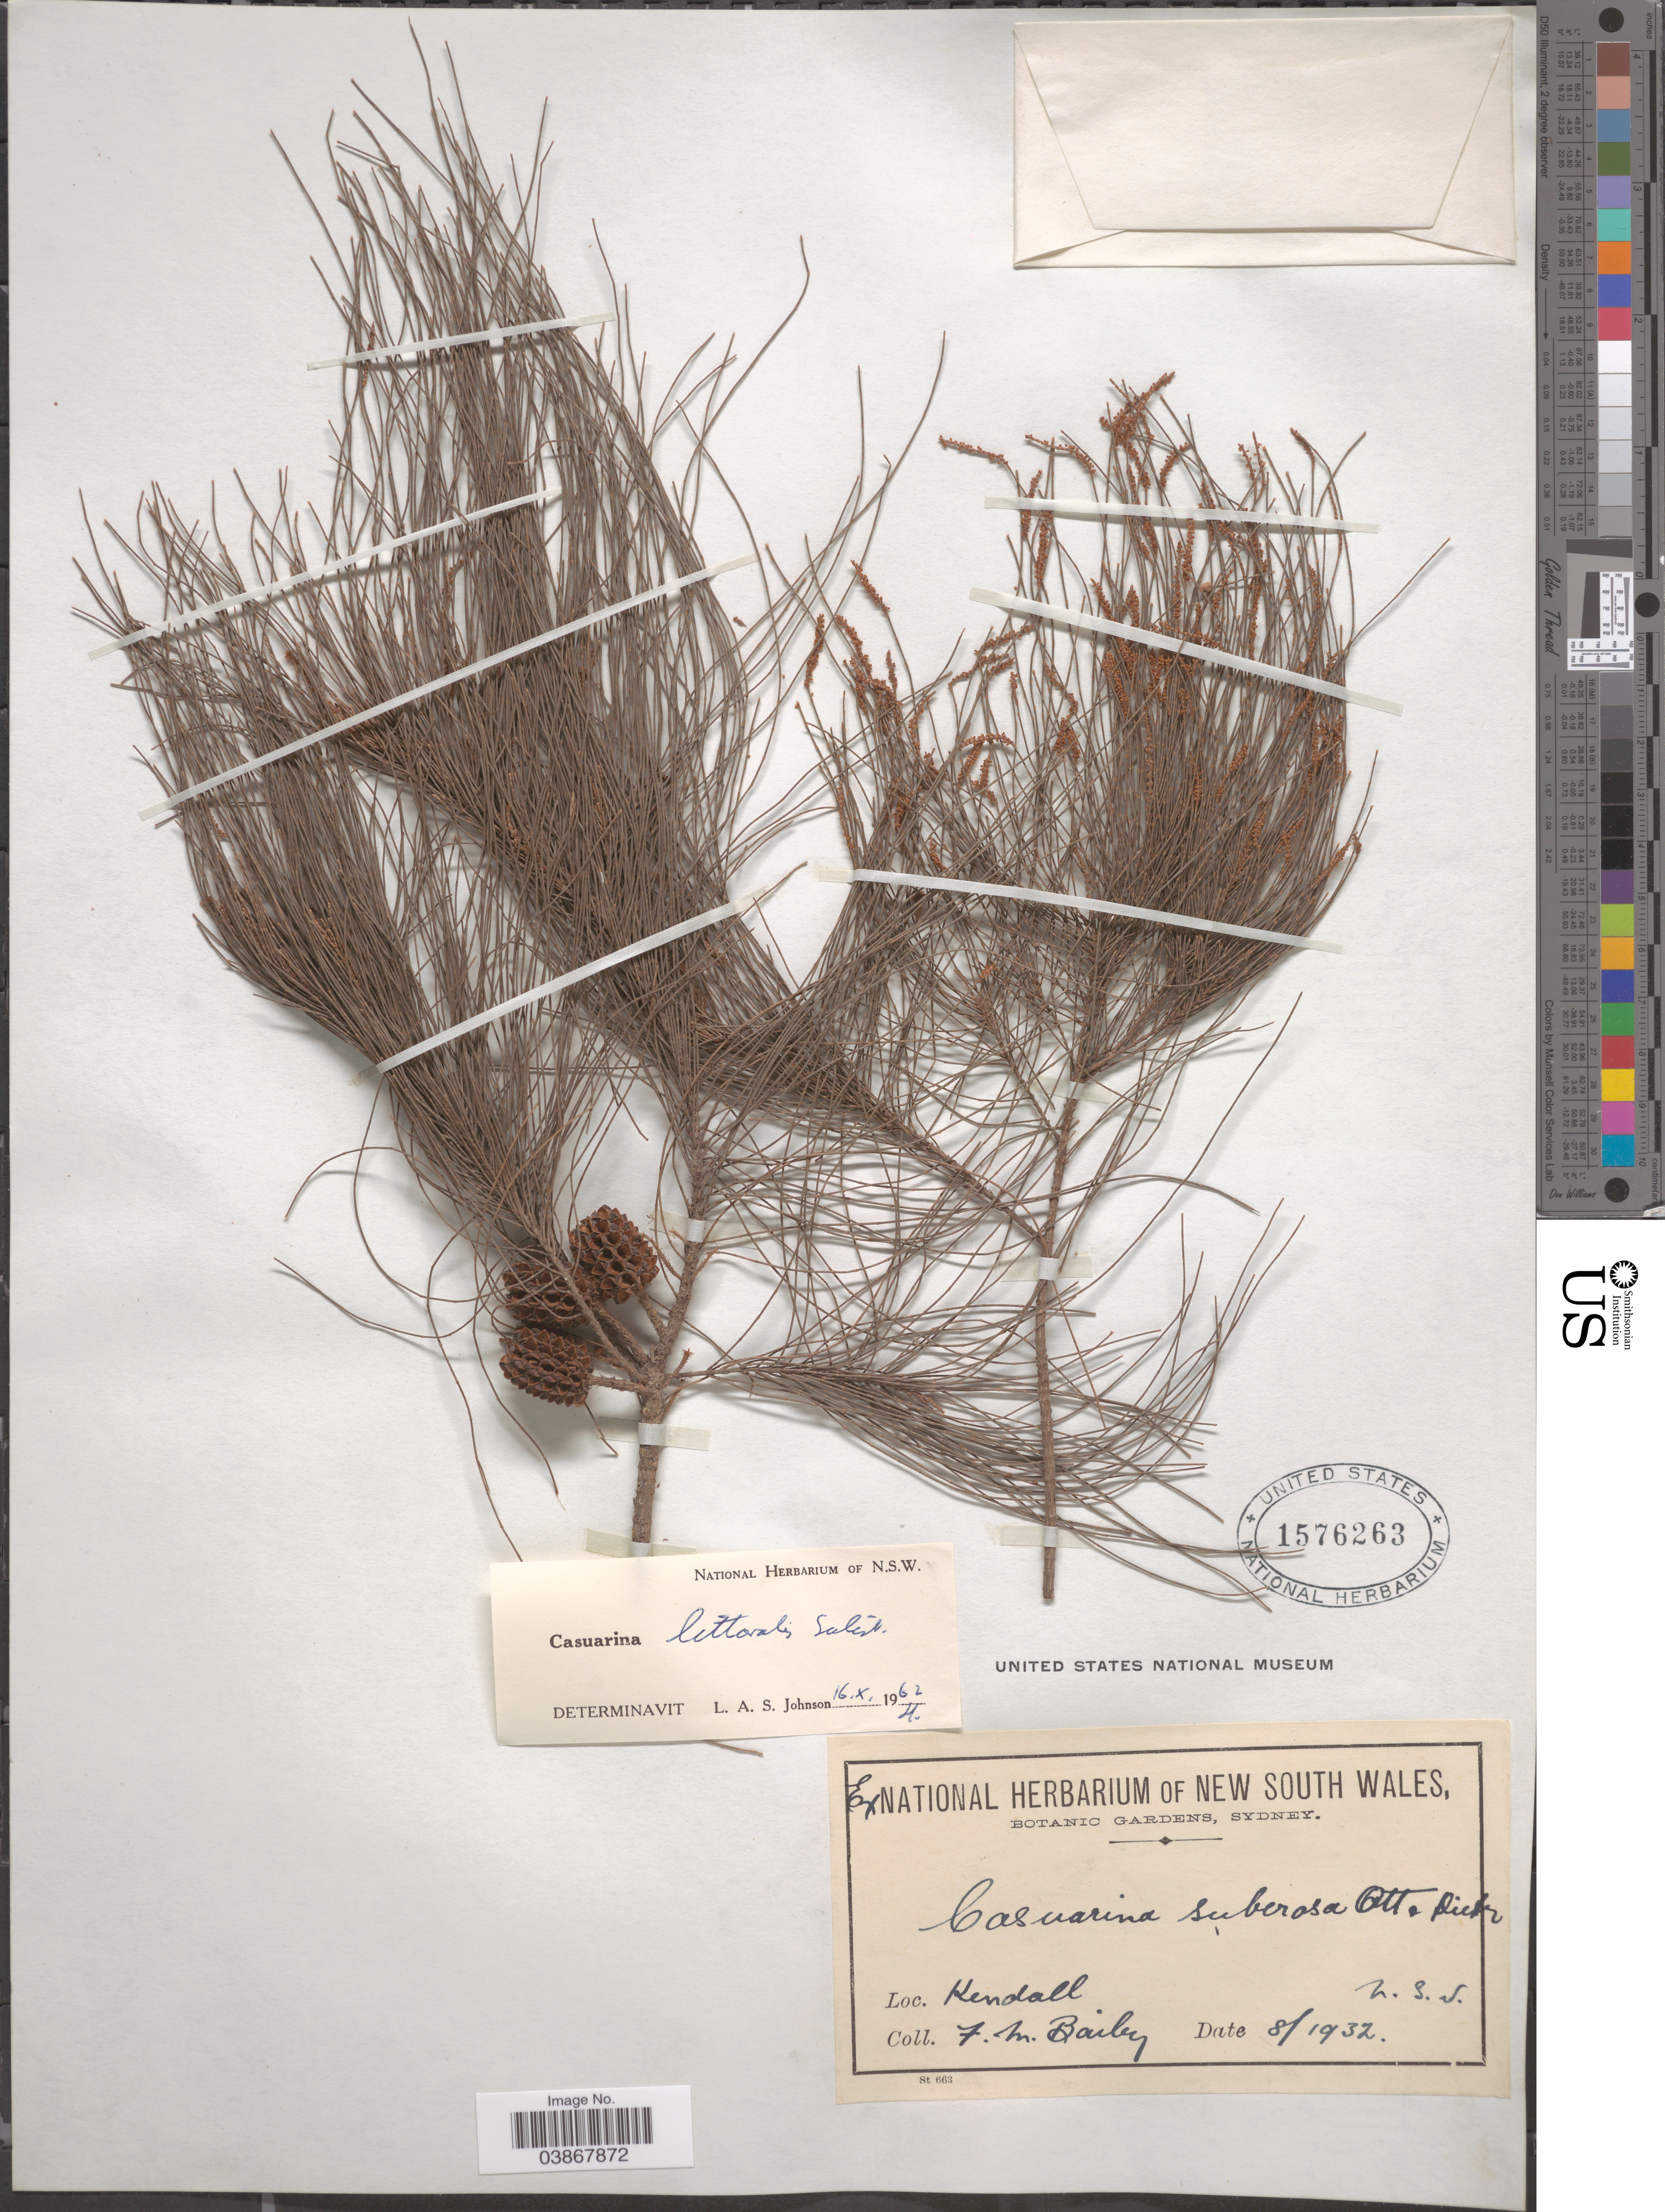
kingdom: Plantae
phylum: Tracheophyta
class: Magnoliopsida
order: Fagales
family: Casuarinaceae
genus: Casuarina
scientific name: Casuarina littoralis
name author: Salisb.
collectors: F. M. Bailey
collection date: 1932-08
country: Australia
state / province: New South Wales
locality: Kendall.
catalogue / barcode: US 1576263